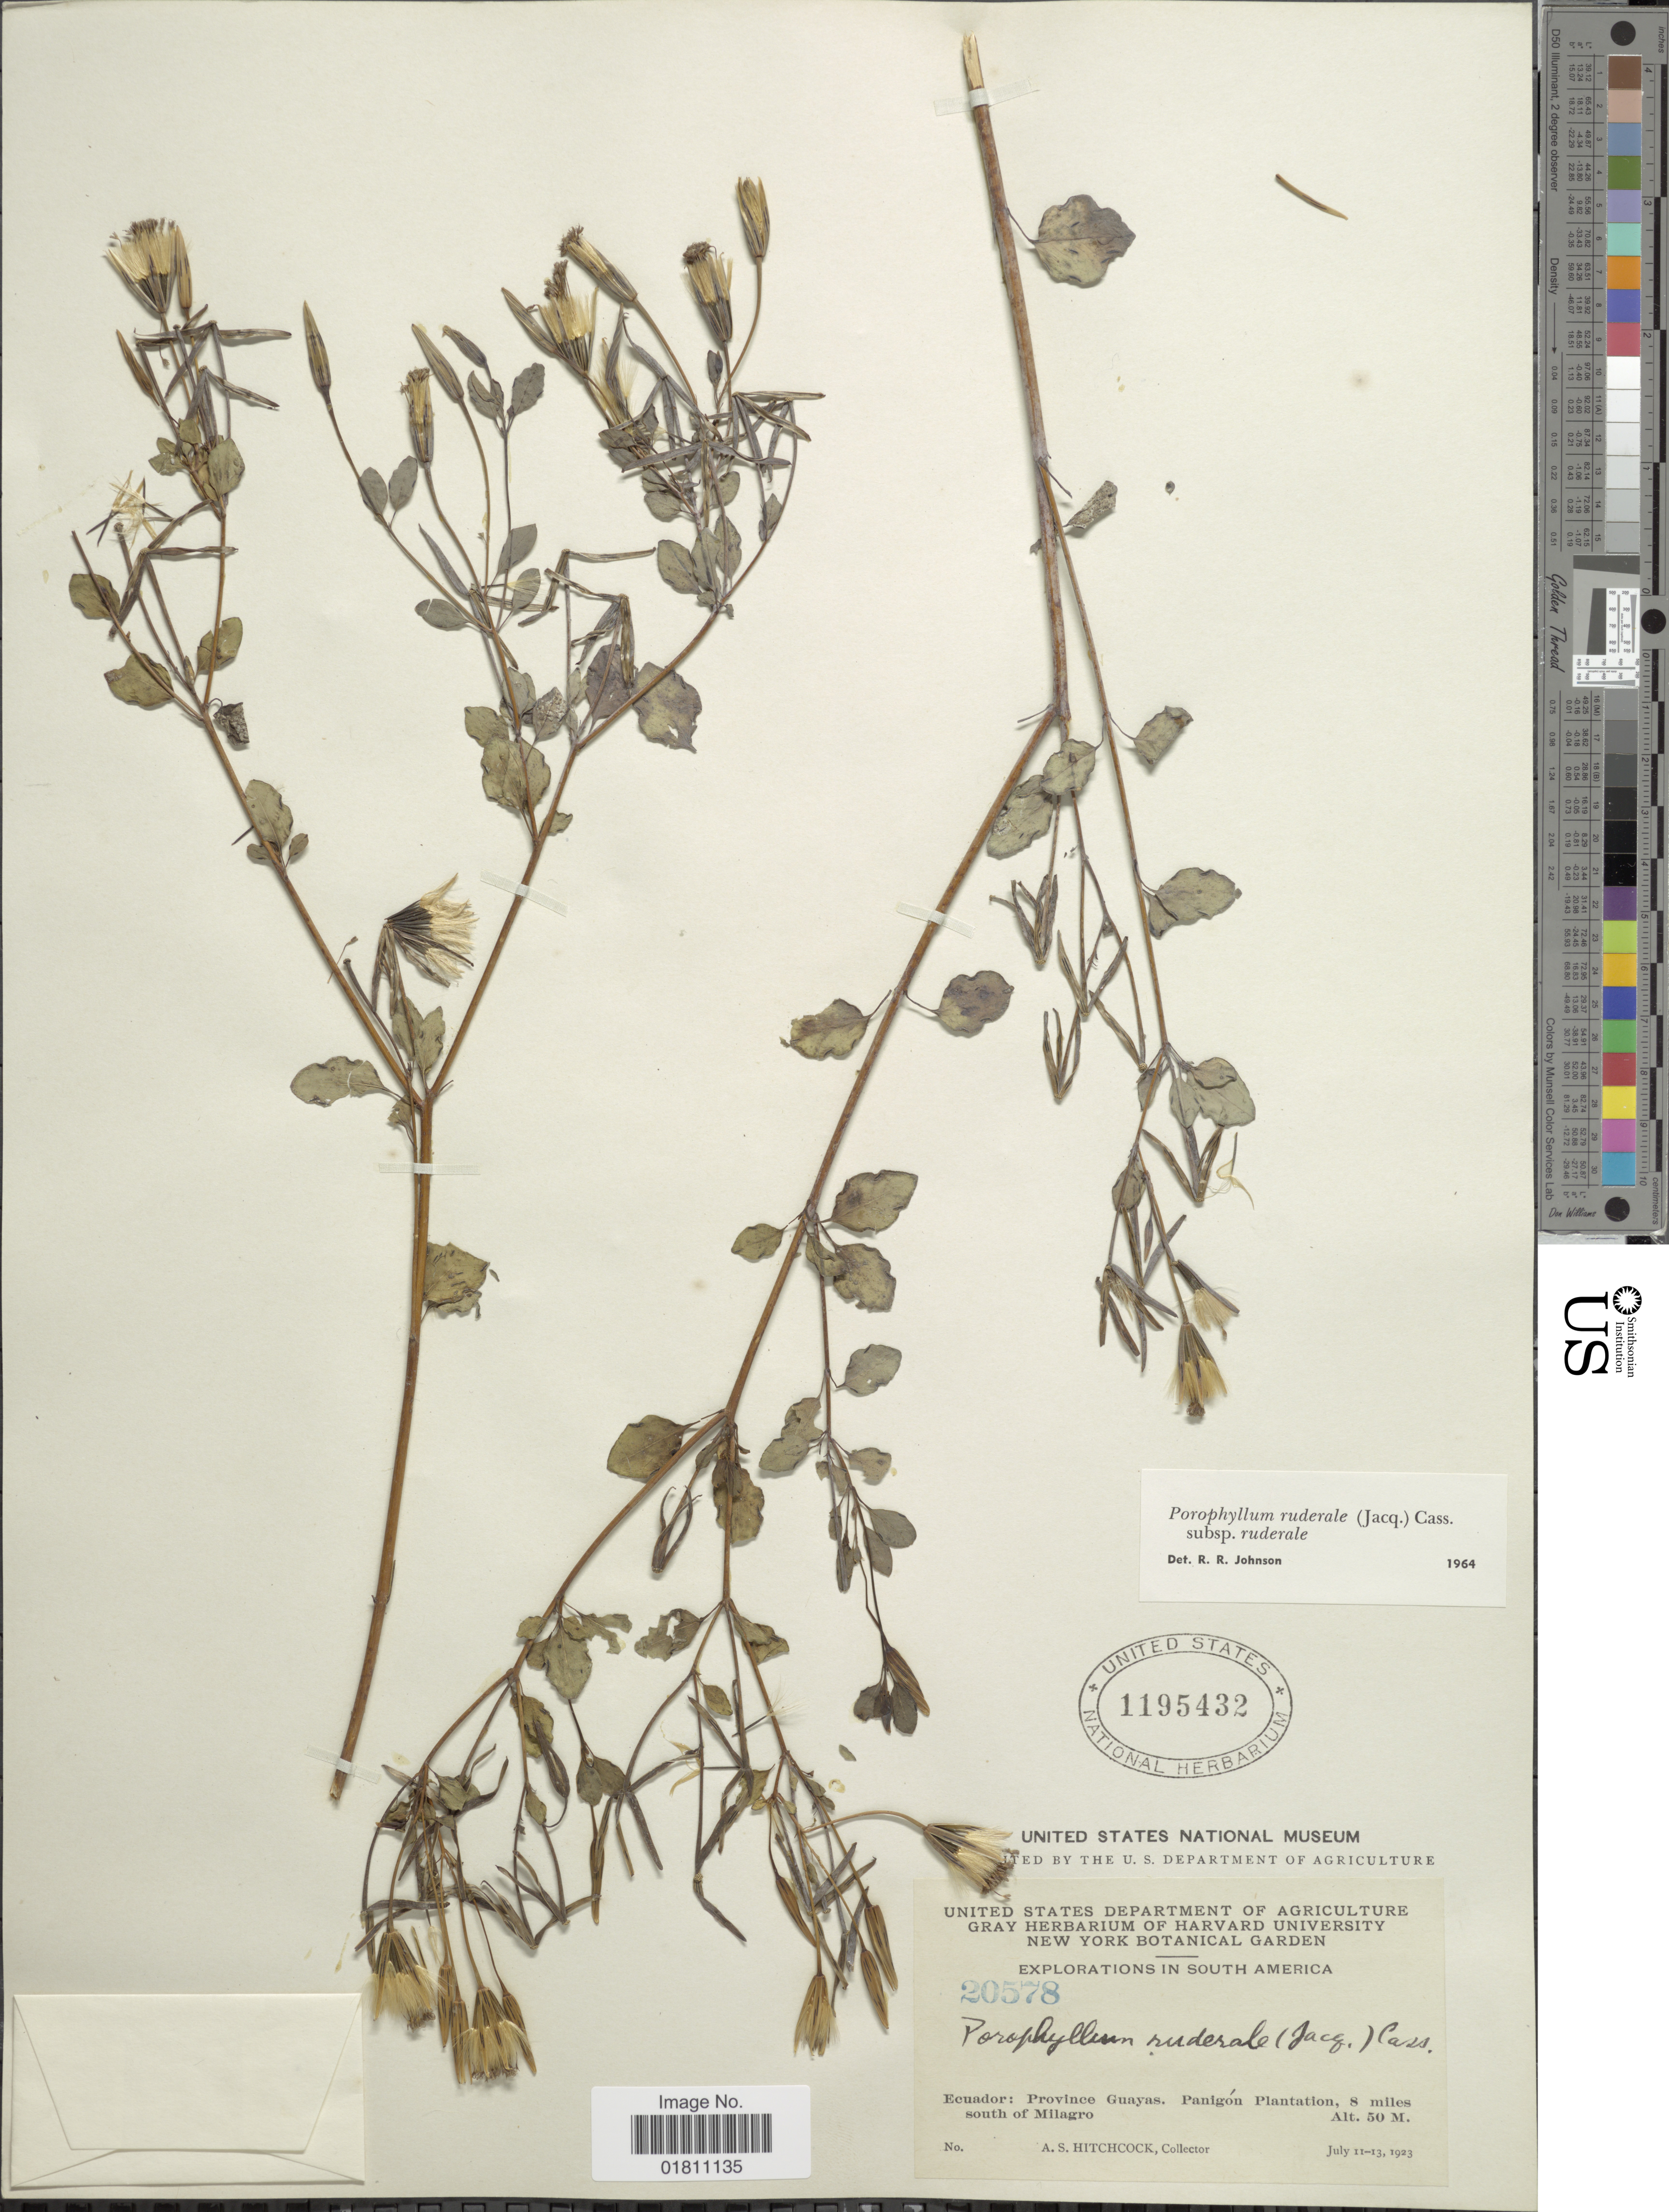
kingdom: Plantae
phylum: Tracheophyta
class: Magnoliopsida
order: Asterales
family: Asteraceae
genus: Porophyllum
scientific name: Porophyllum ruderale subsp. ruderale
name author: (Jacq.) Cass.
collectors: A. S. Hitchcock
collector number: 20578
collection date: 1923-07-11/1923-07-13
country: Ecuador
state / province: Guayas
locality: Panigón Plantation, 8 mles south of Milagro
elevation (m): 50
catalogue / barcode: US 1195432